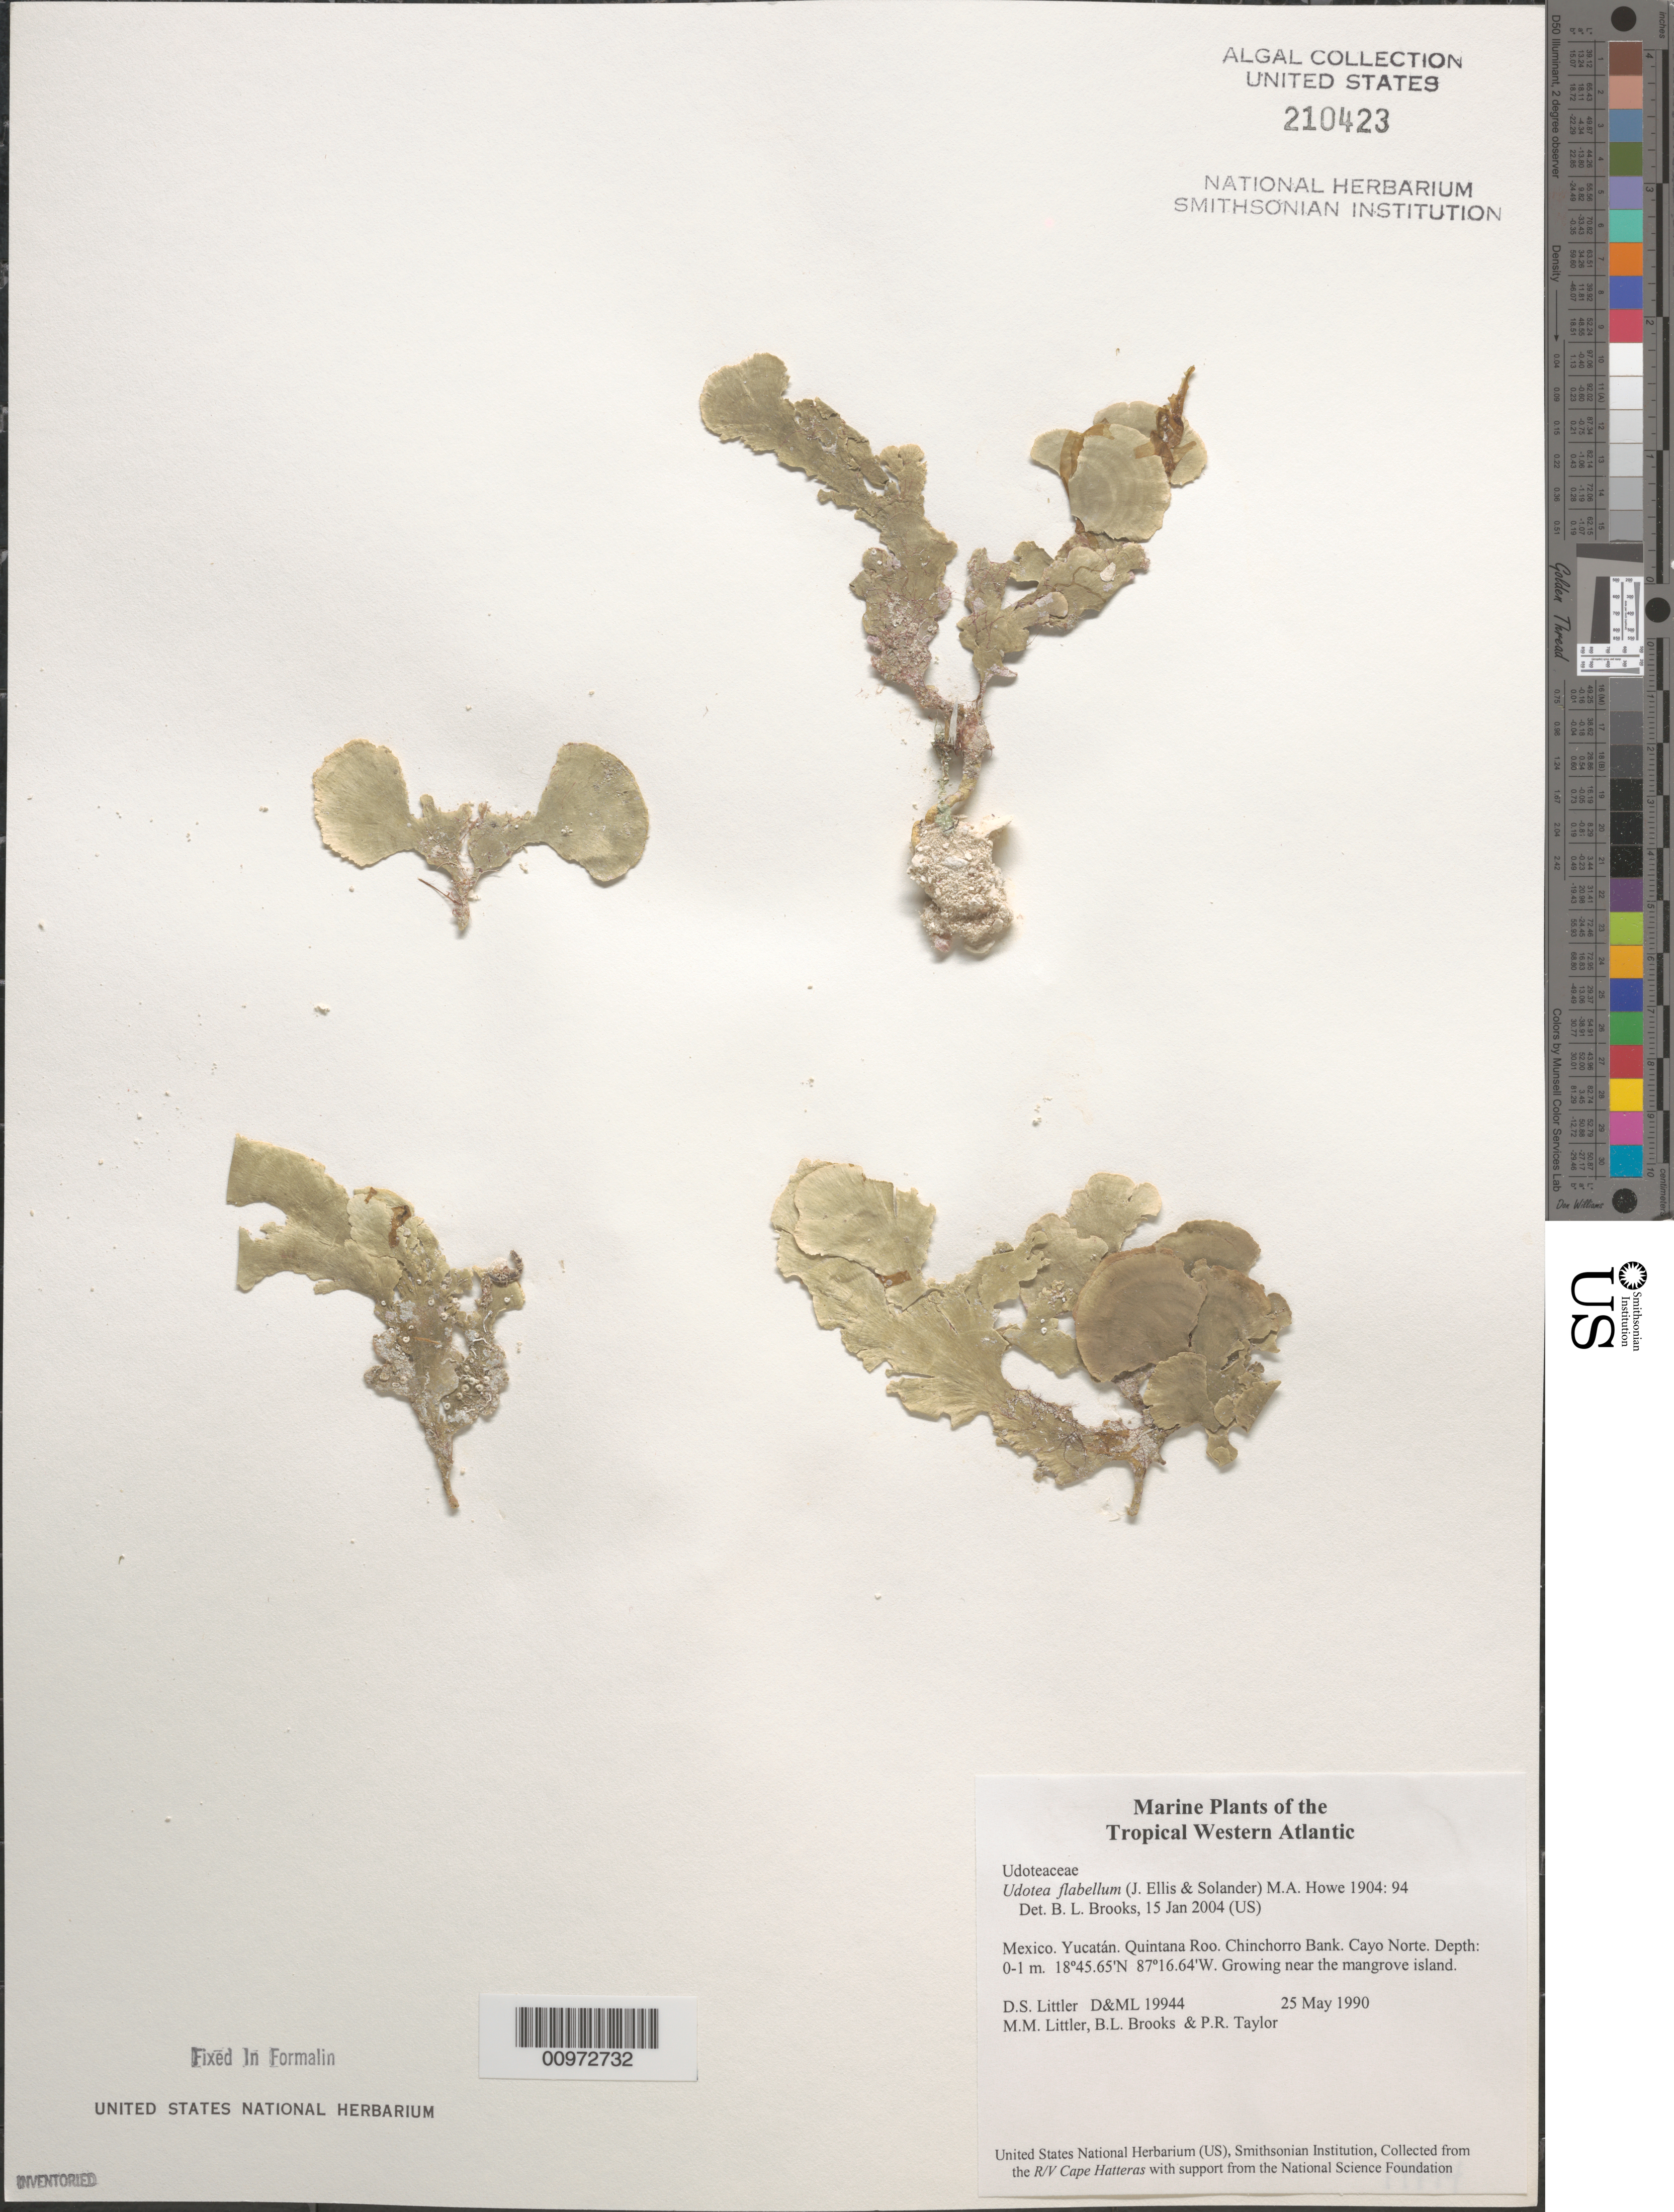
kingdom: Plantae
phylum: Chlorophyta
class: Ulvophyceae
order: Bryopsidales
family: Udoteaceae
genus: Udotea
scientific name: Udotea flabellum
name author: (J. Ellis & Sol.) M. Howe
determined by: Brooks, B. L., (BOT), Smithsonian Institution - National Museum of Natural History (UNITED STATES)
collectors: D. S. Littler, M. M. Littler, B. Brooks & P. R. Taylor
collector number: D&ML 19944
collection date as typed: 25 May 1990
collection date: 1990-05-25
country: Mexico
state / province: Quintana Roo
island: Cayo Norte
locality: Chinchorro Bank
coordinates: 18 45.65'N, 87 16.64'W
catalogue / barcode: US 210423